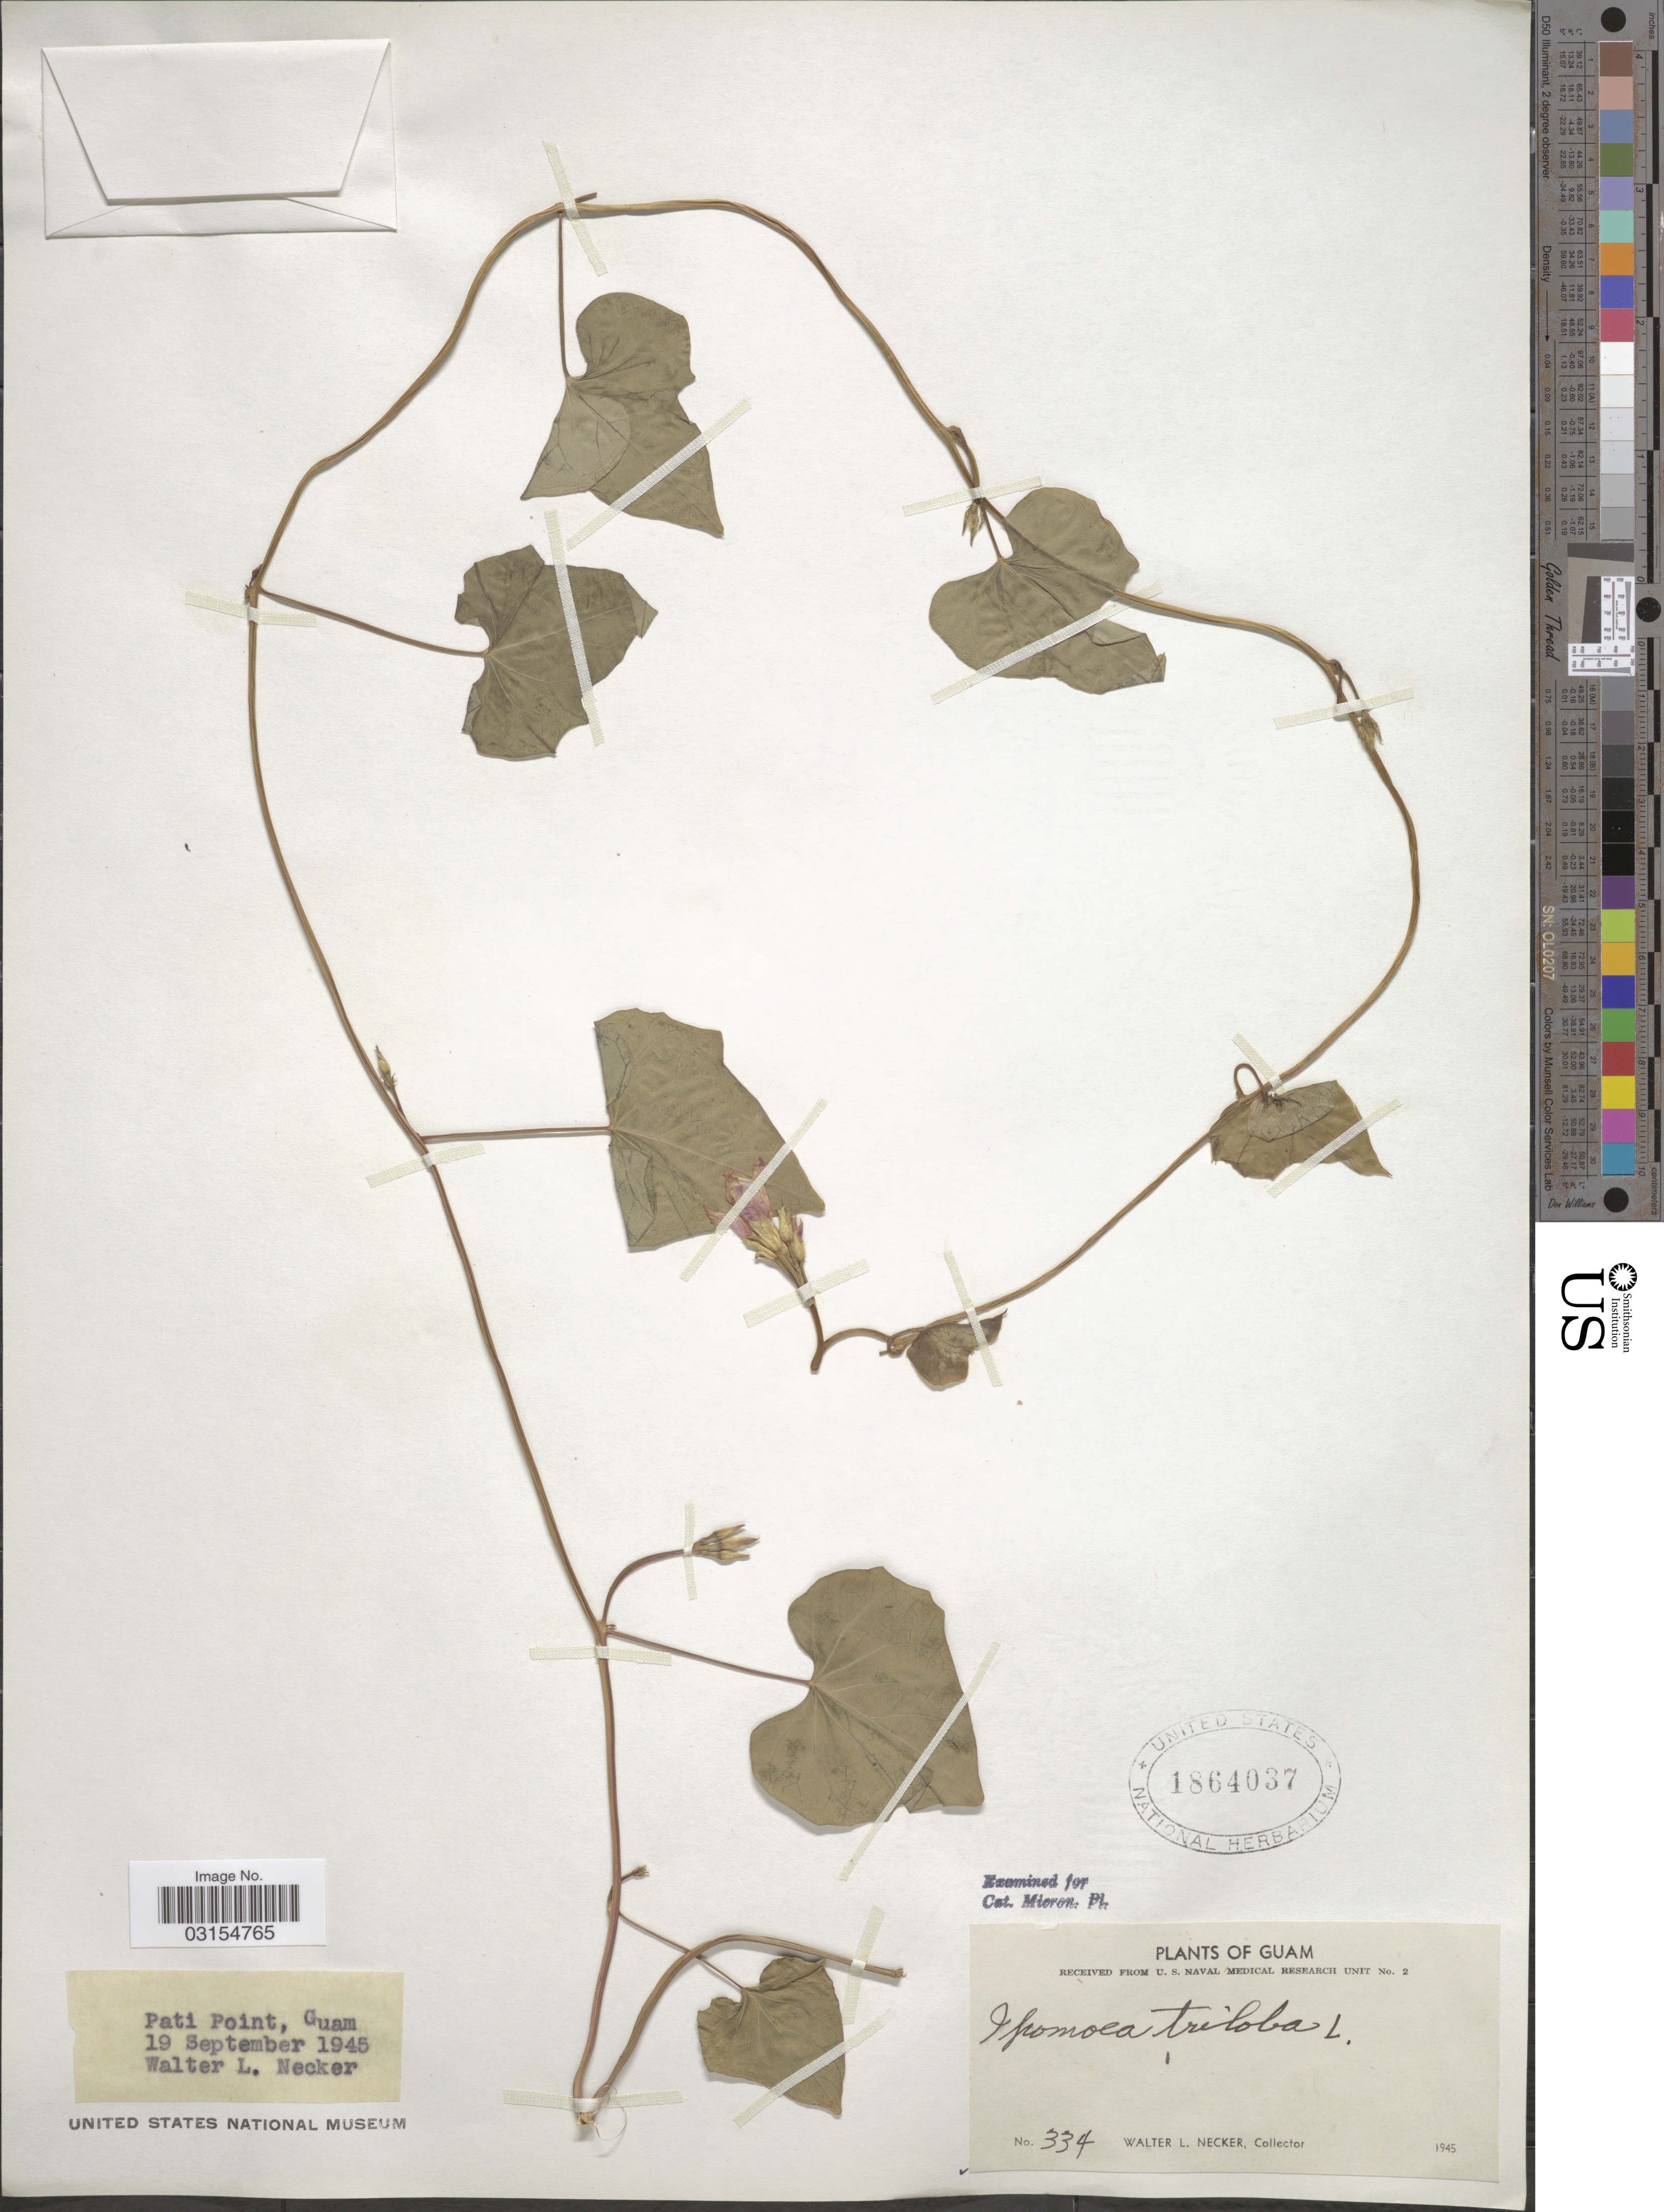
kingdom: Plantae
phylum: Tracheophyta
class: Magnoliopsida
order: Solanales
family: Convolvulaceae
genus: Ipomoea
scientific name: Ipomoea triloba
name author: L.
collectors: W. L. Necker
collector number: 334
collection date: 1945-09-19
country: Guam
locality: Pati Point.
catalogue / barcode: US 1864037